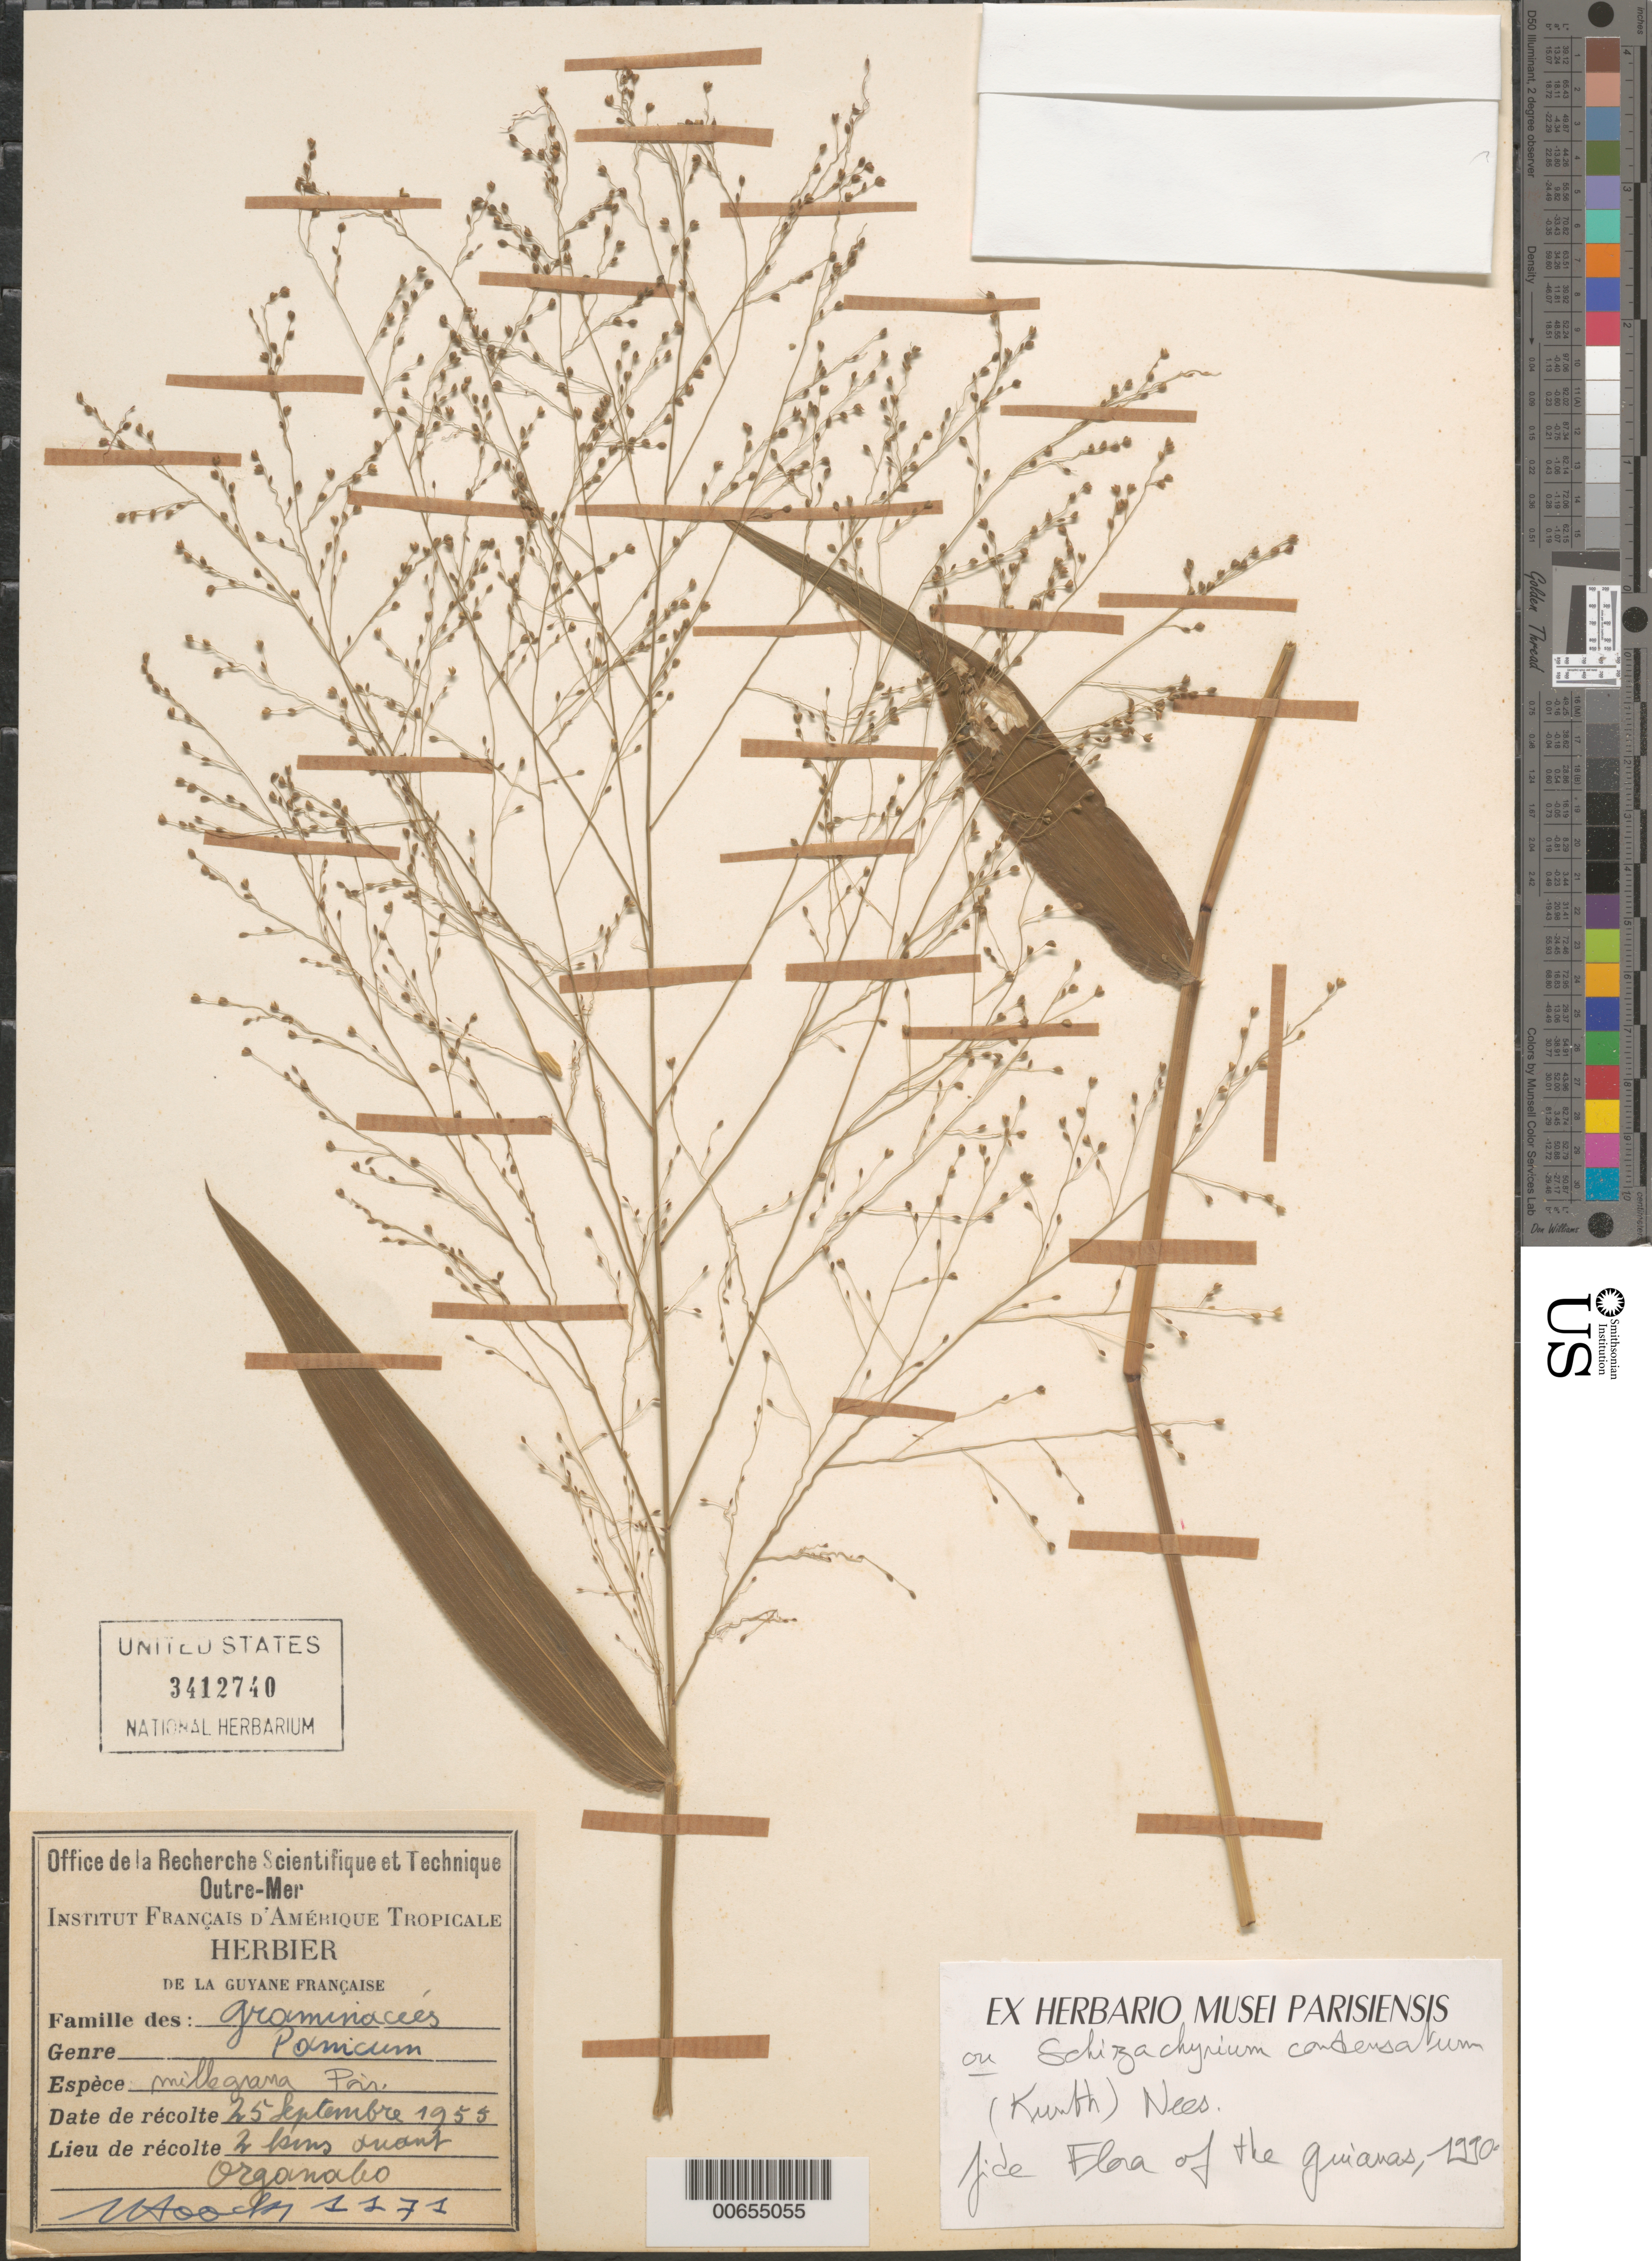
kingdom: Plantae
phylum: Tracheophyta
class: Liliopsida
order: Poales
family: Poaceae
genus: Panicum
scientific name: Panicum millegrana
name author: Poir.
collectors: J. Hoock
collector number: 1171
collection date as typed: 25-Sep-55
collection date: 1955-09-25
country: French Guiana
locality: Organabo, 2 km avant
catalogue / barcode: US 3412740